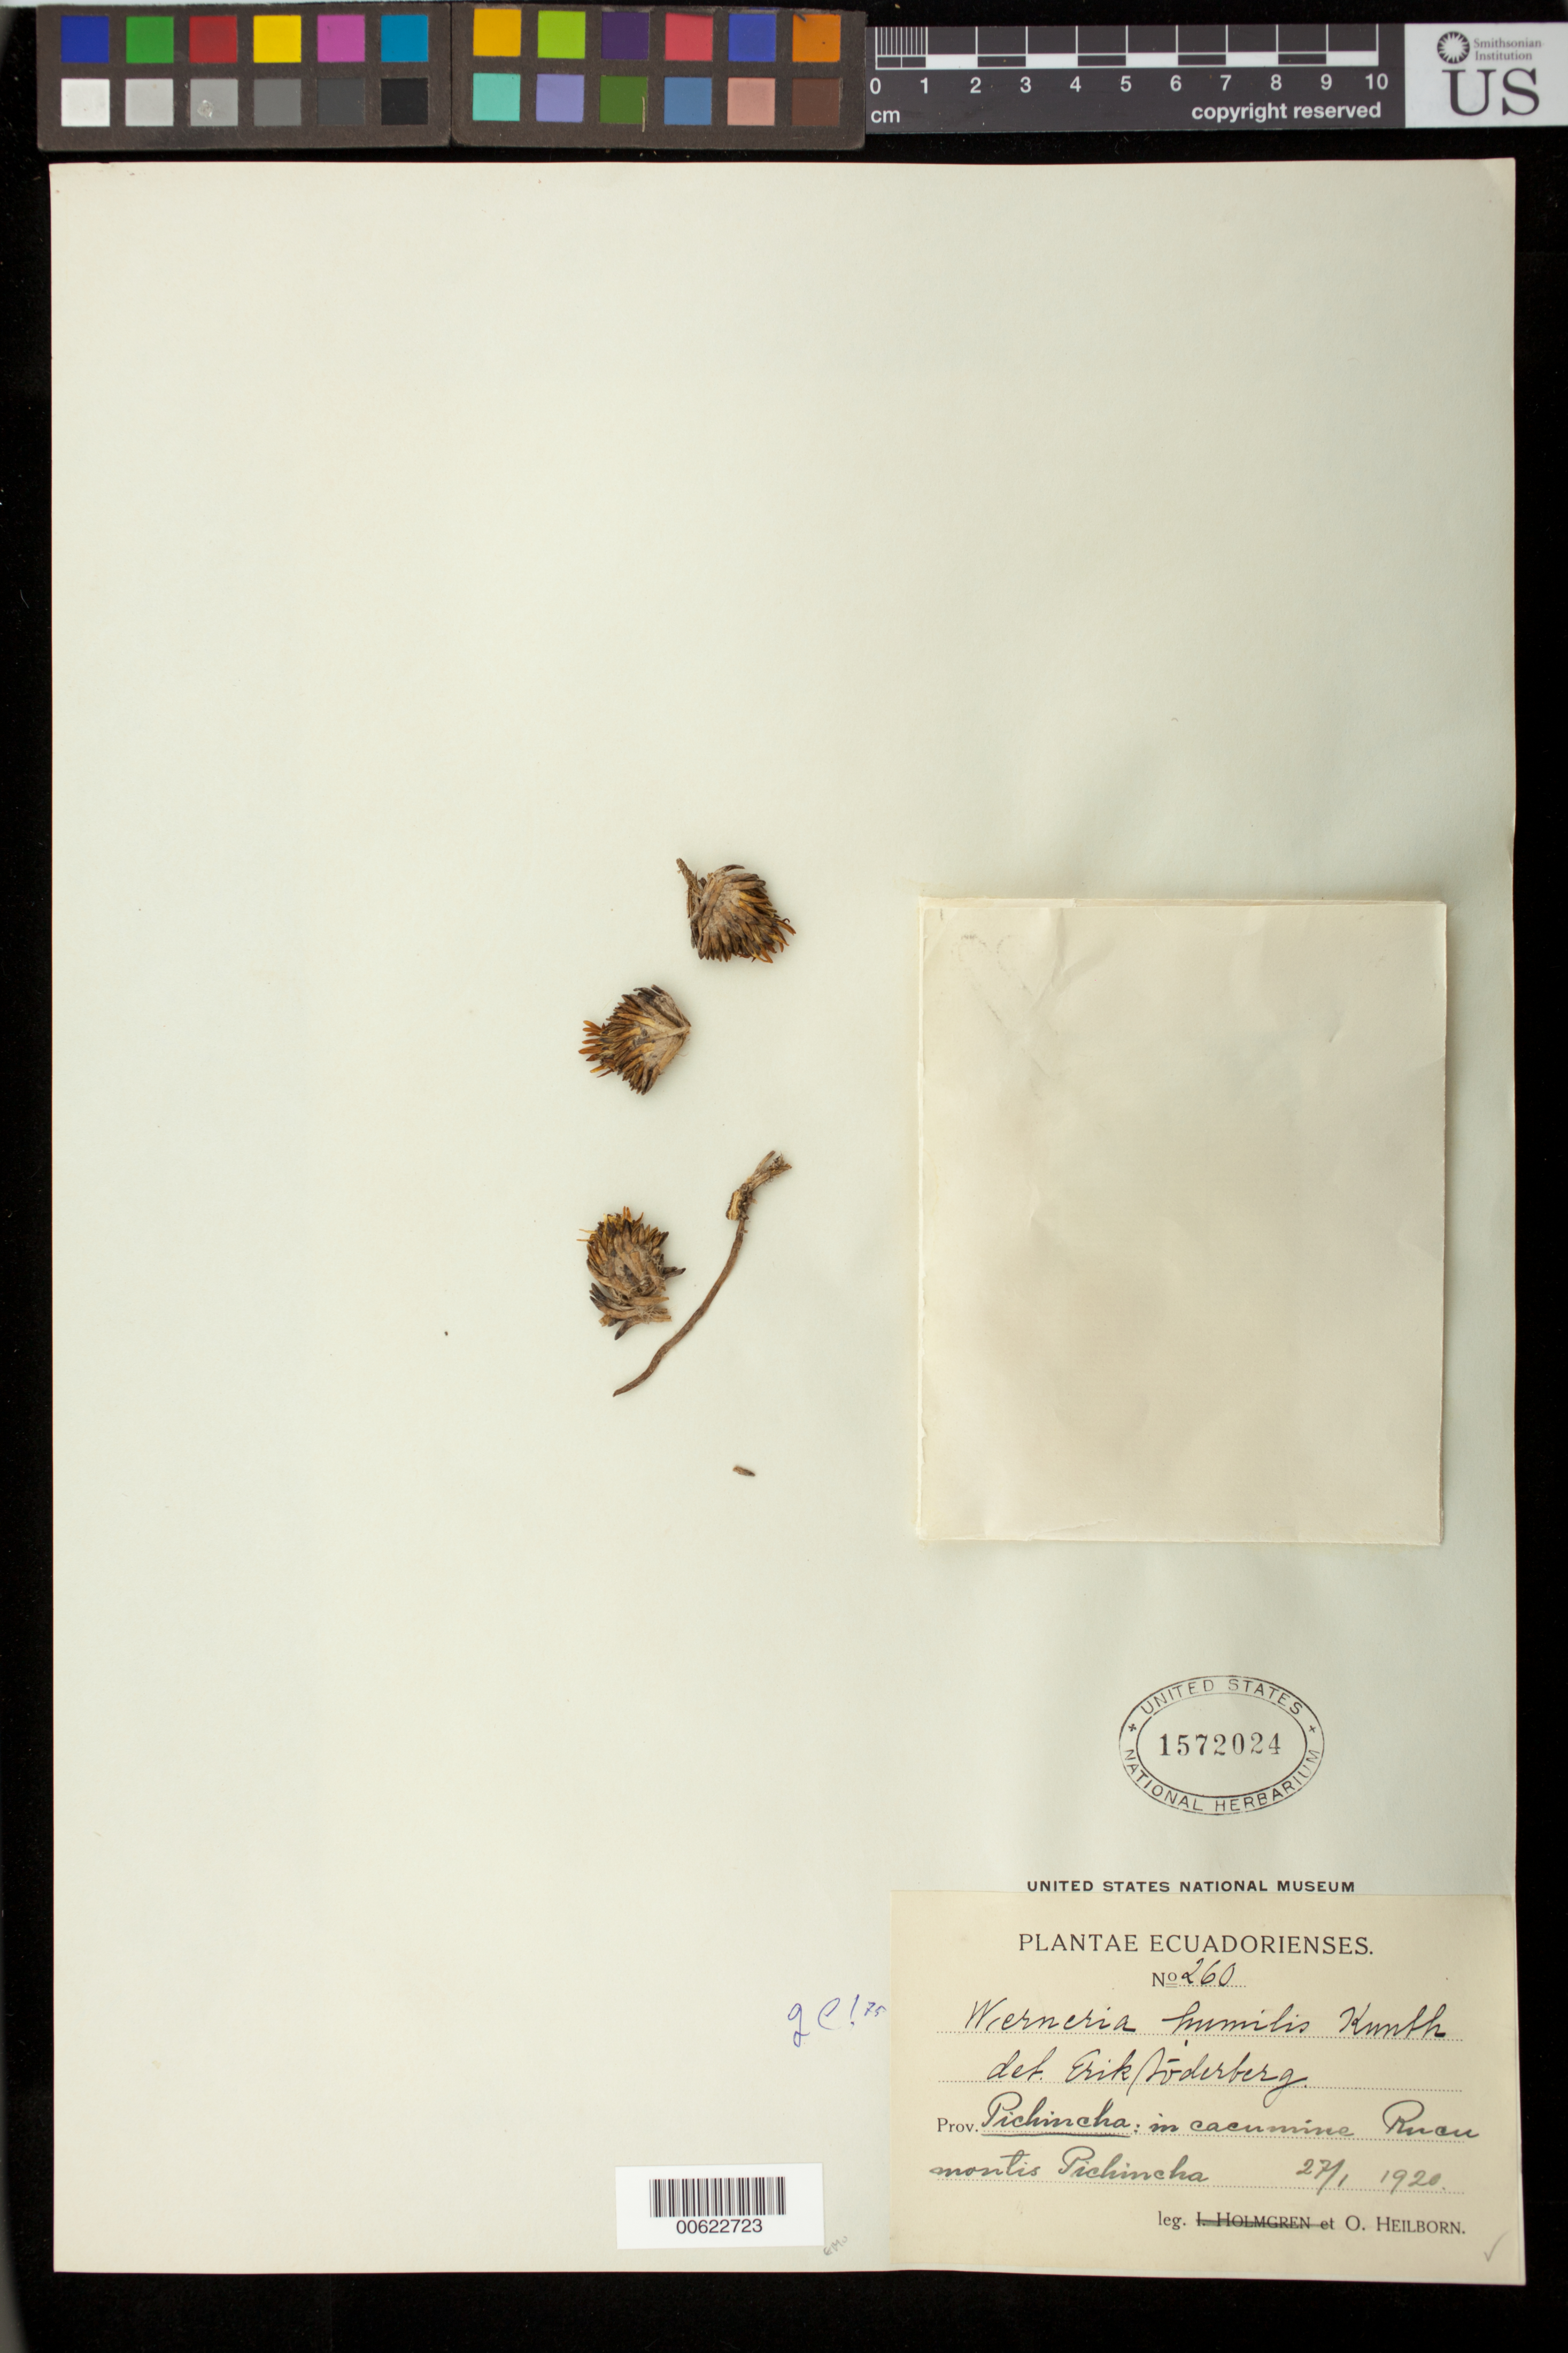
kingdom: Plantae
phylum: Tracheophyta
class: Magnoliopsida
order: Asterales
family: Asteraceae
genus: Xenophyllum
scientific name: Xenophyllum humile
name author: (Kunth) V.A. Funk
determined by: Funk, Vicki A., (BOT), Smithsonian Institution - National Museum of Natural History (UNITED STATES)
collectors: O. Heilborn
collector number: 260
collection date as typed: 27 January 1920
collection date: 1920-01-27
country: Ecuador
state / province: Pichincha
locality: In cacumine Rucu montis Pichincha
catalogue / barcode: US 1572024